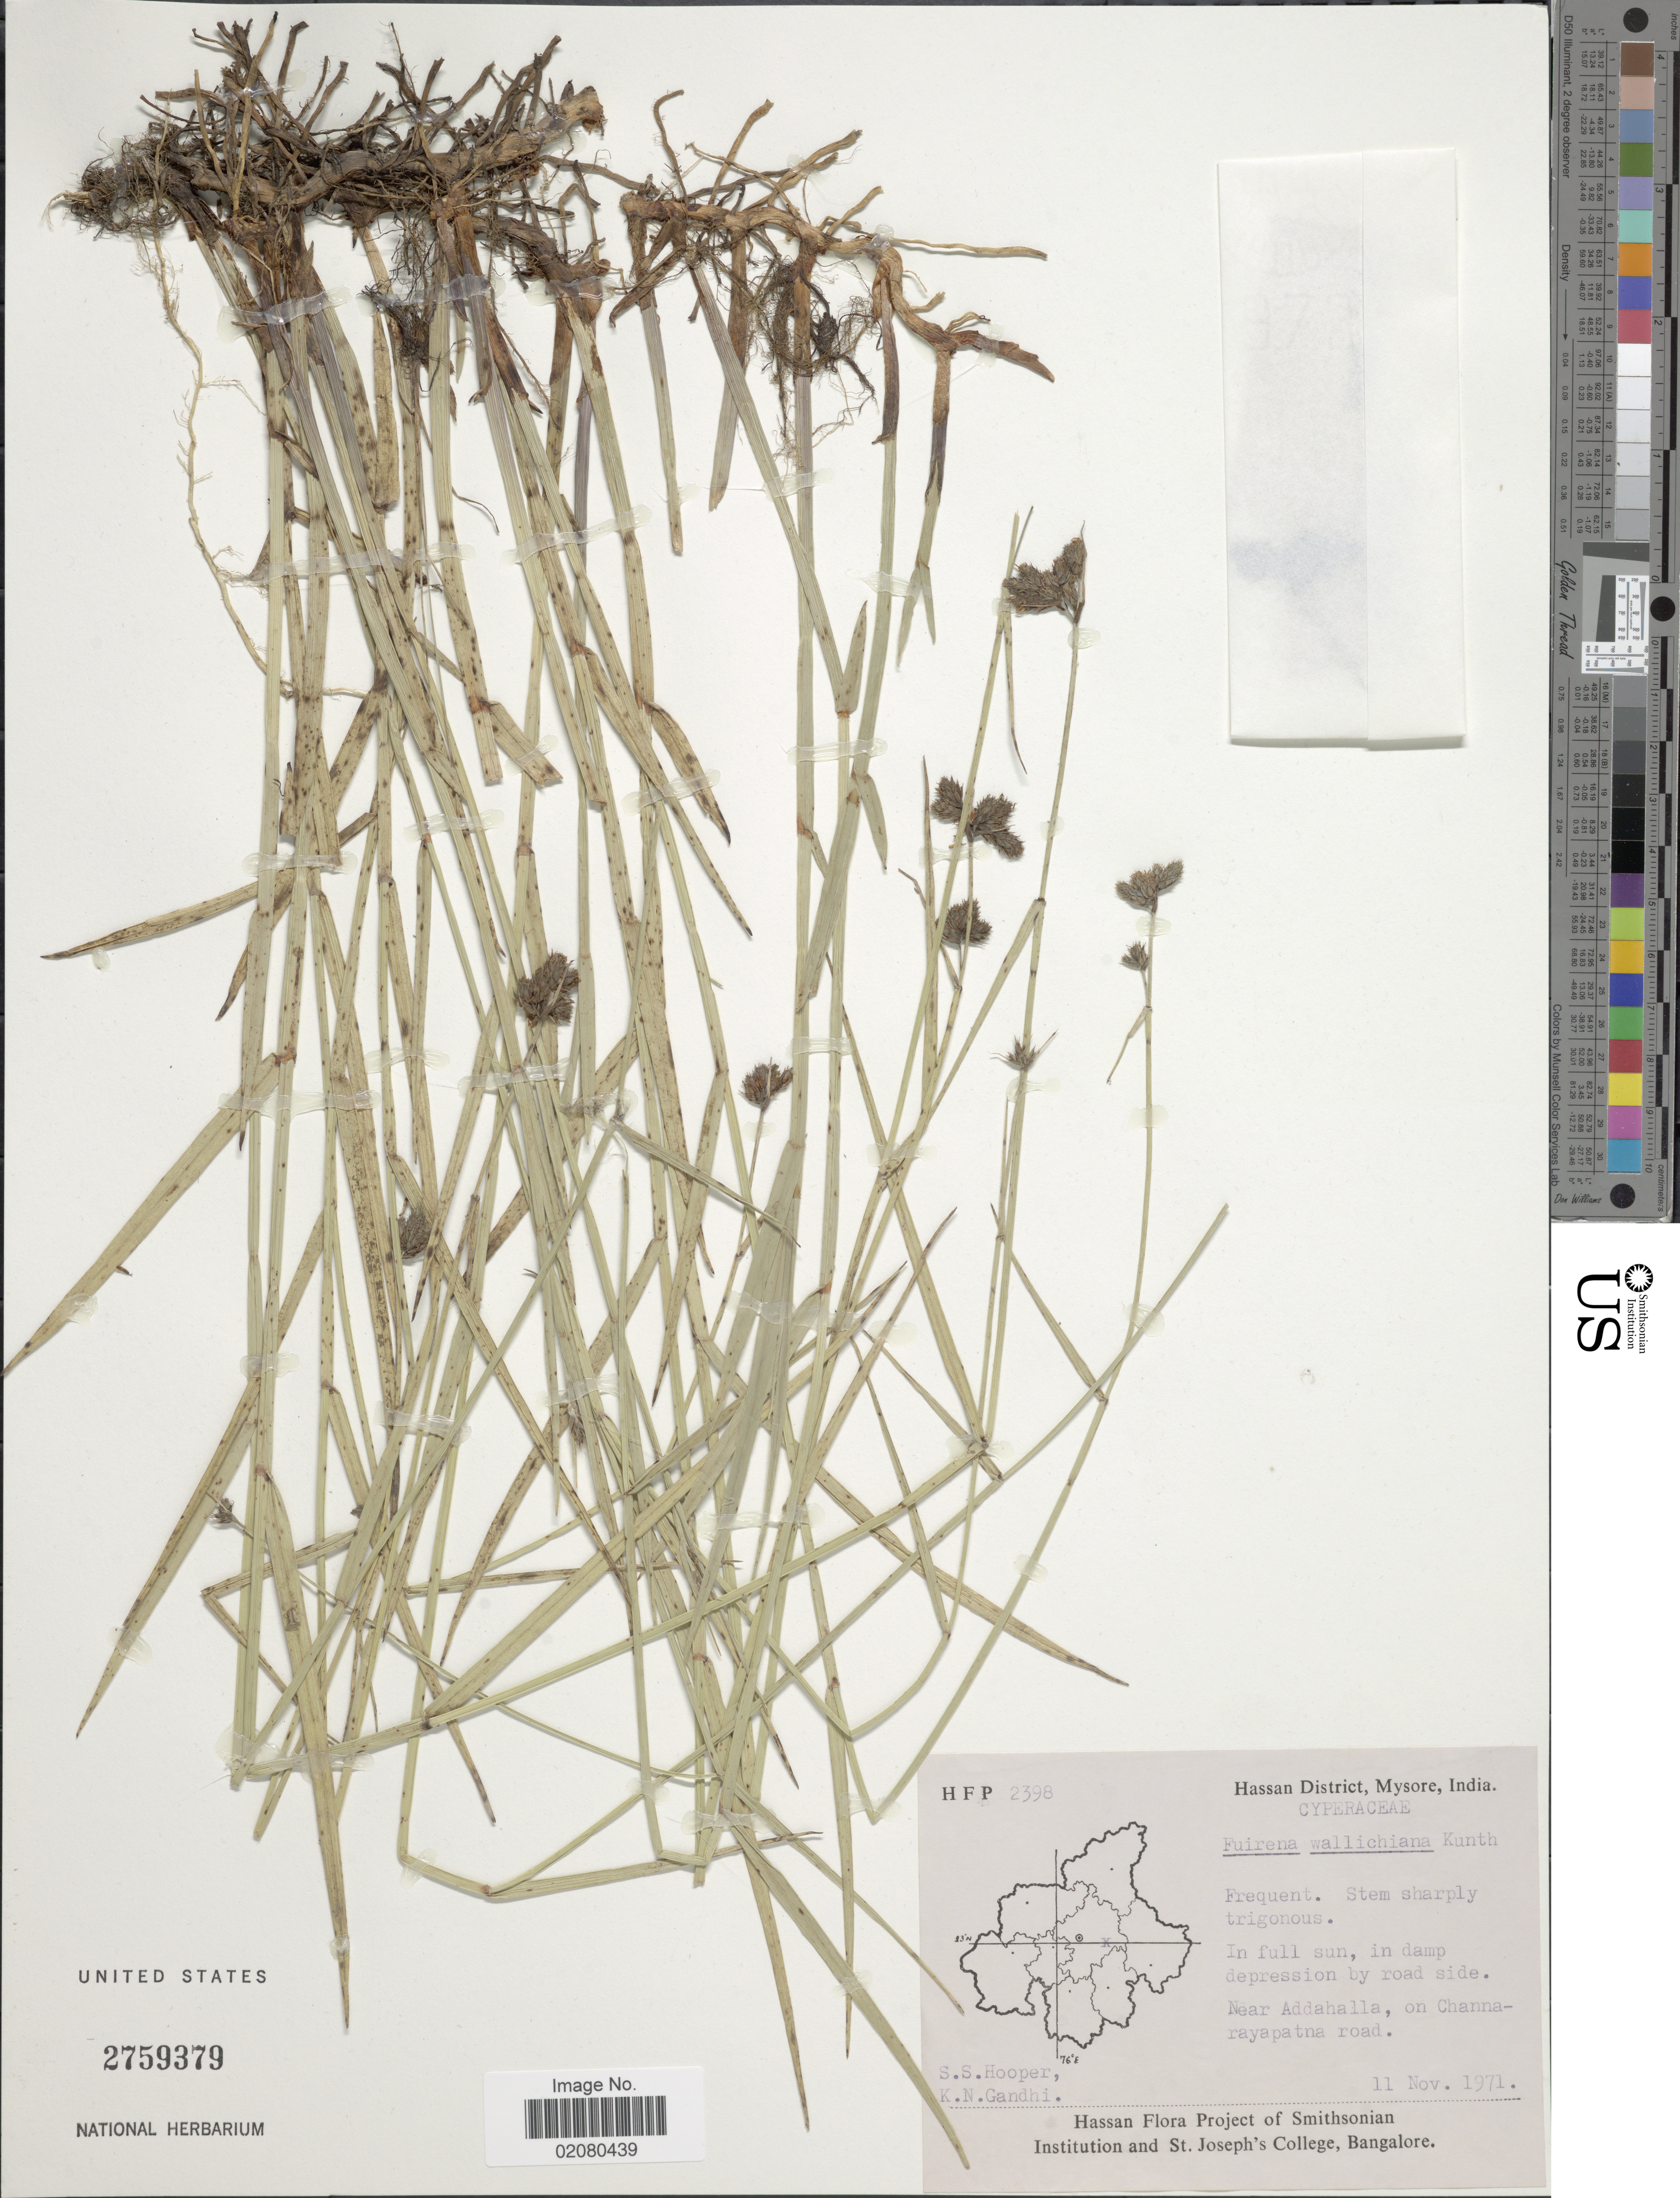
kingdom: Plantae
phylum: Tracheophyta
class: Liliopsida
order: Poales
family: Cyperaceae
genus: Fuirena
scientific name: Fuirena wallichiana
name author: Kunth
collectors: S. S. Hooper & K. N. Gandhi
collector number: HFP 2398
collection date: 1971-11-11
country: India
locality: Hassan District, Mysore, India, in damp depression by road side, near Addahalla, on Channarayapatna road.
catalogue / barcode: US 2759379